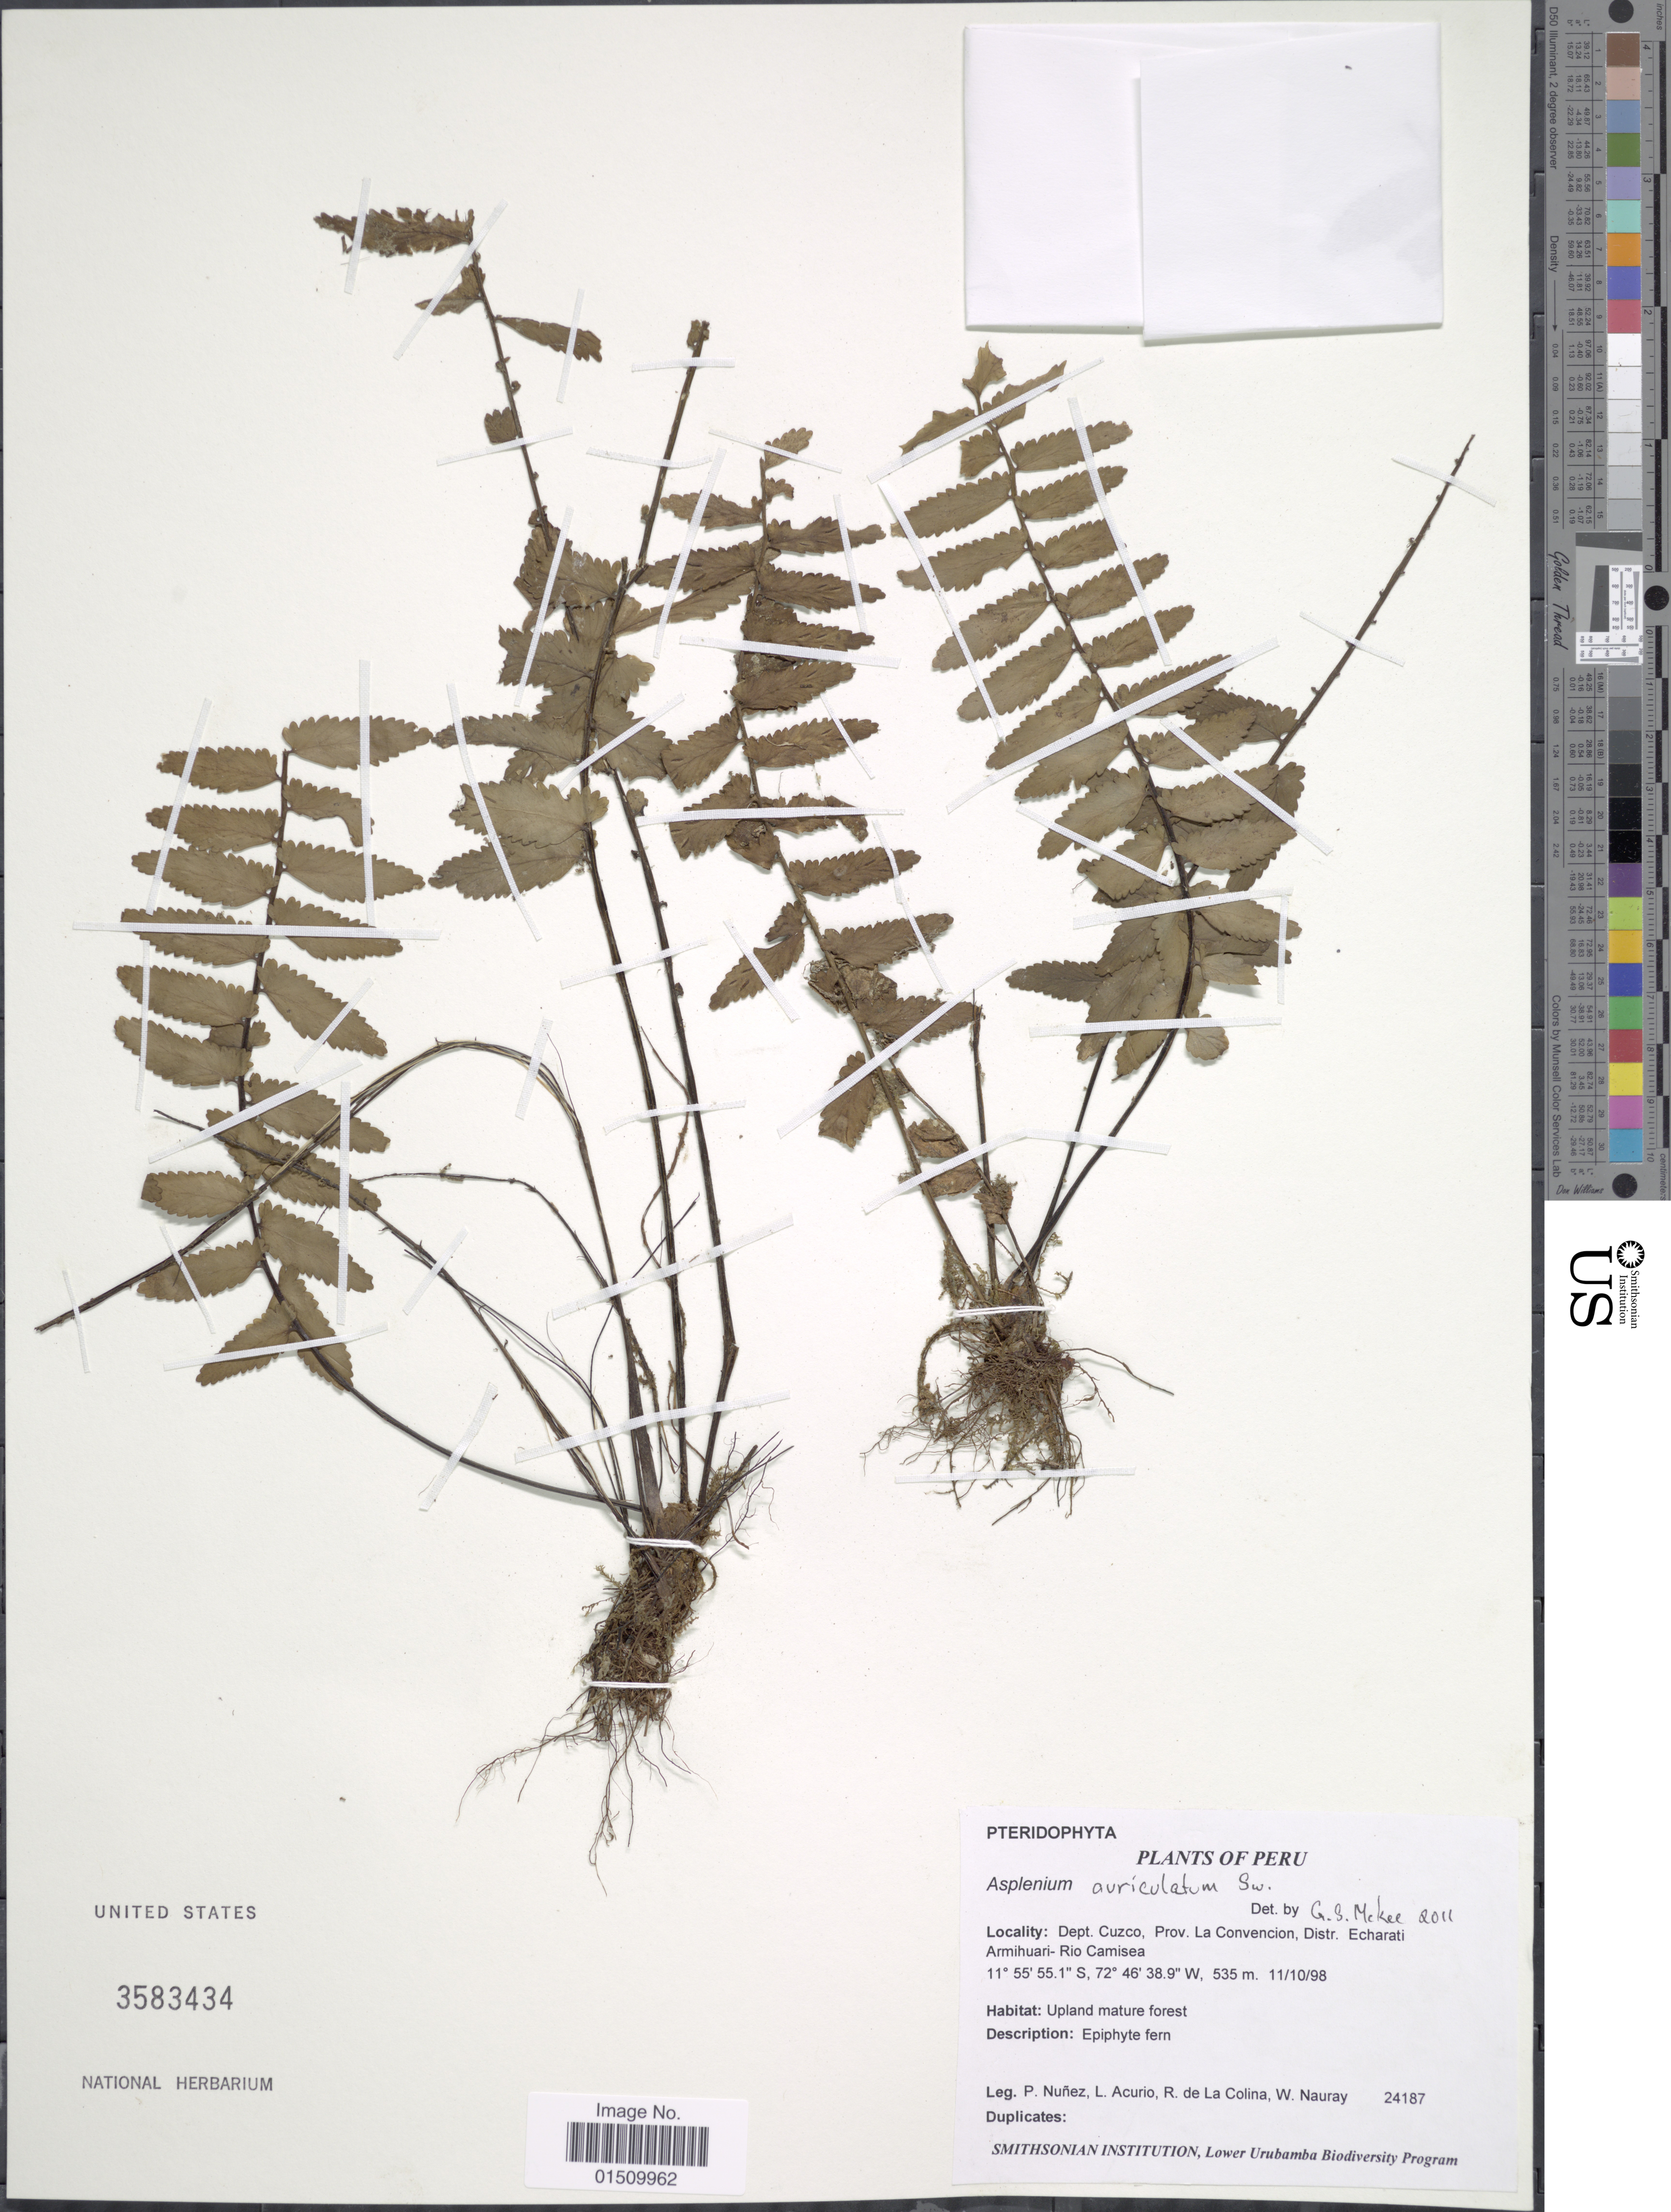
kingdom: Plantae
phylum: Tracheophyta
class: Polypodiopsida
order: Polypodiales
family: Aspleniaceae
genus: Asplenium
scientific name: Asplenium auriculatum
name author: Sw.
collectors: P. Nuñez V., L. Acurio, R. de La Colina & W. Nauray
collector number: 24187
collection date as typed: Transcribed d/m/y: 11/10/98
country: Peru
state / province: Cusco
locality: Peru, Dept. Cuzco, Prov. La Convencion, Distr. Echarati Armihuari-Rio Camisea.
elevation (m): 535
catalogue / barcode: US 3583434